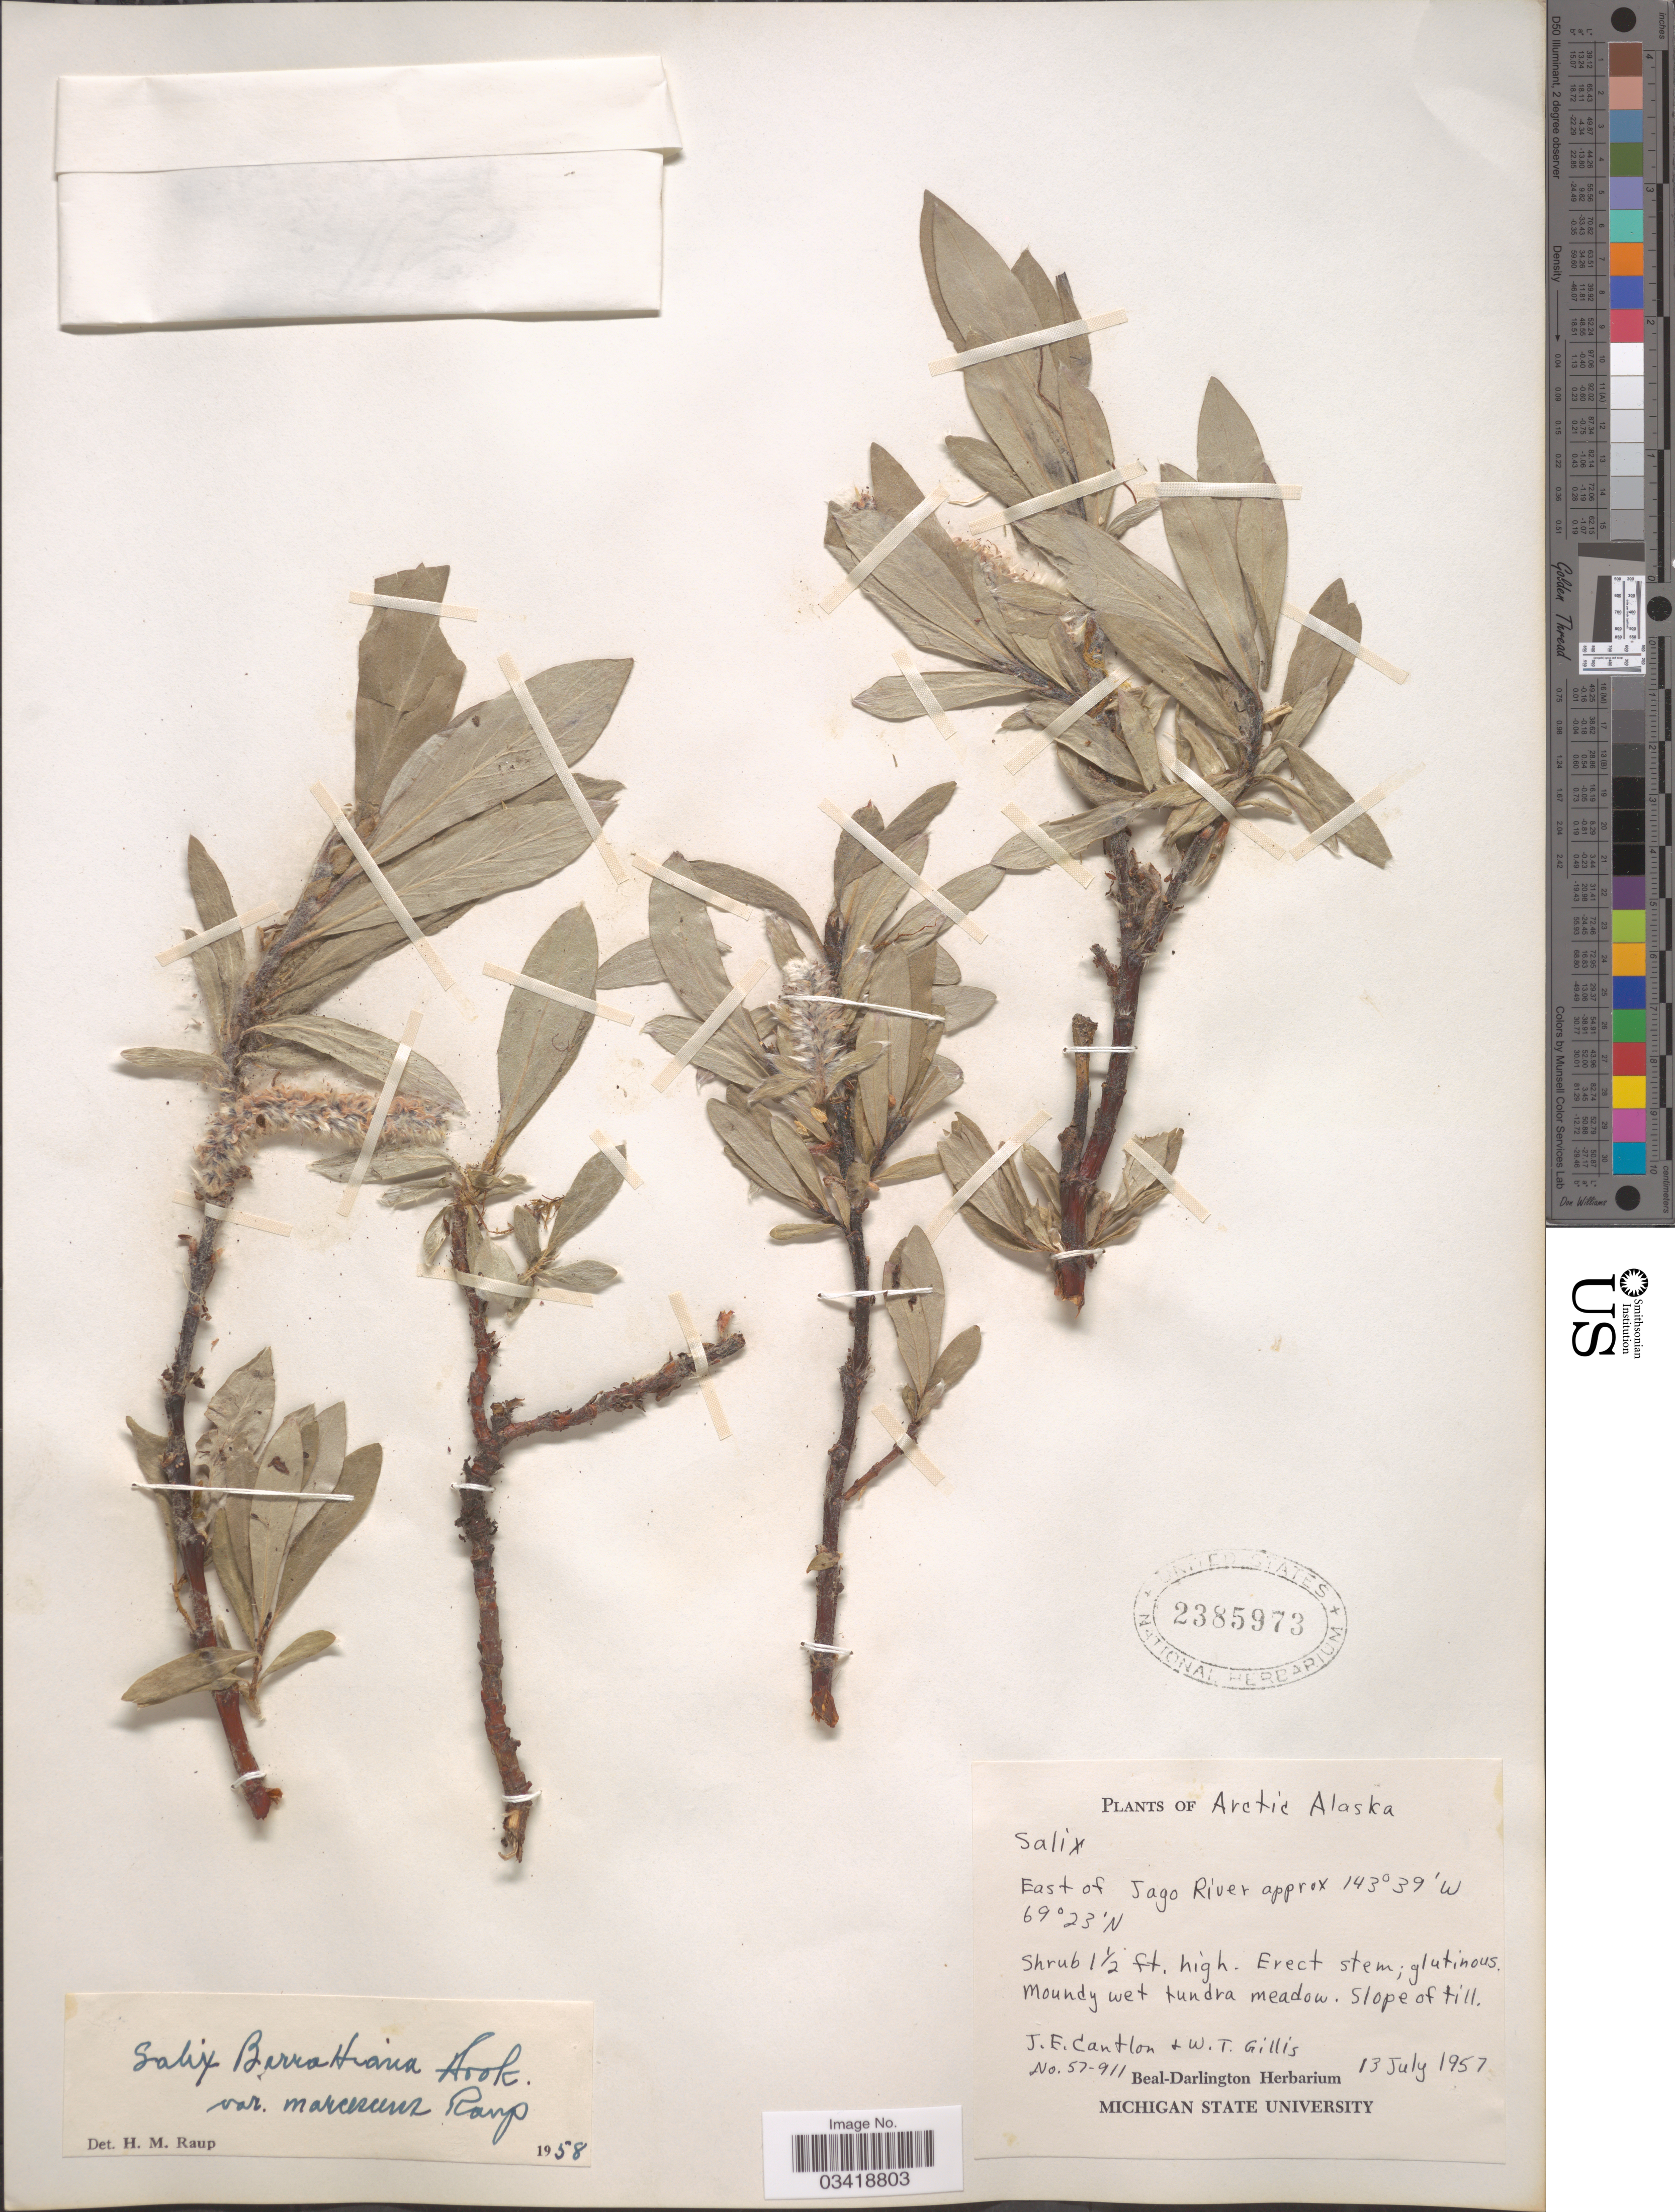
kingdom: Plantae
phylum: Tracheophyta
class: Magnoliopsida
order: Malpighiales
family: Salicaceae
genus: Salix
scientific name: Salix barrattiana var. marcescens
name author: Raup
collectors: J. Cantlon & W. T. Gillis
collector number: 57-911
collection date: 1957-07-13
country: United States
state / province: Alaska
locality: Arctic Alaska. East of Jago River.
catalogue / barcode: US 2385973